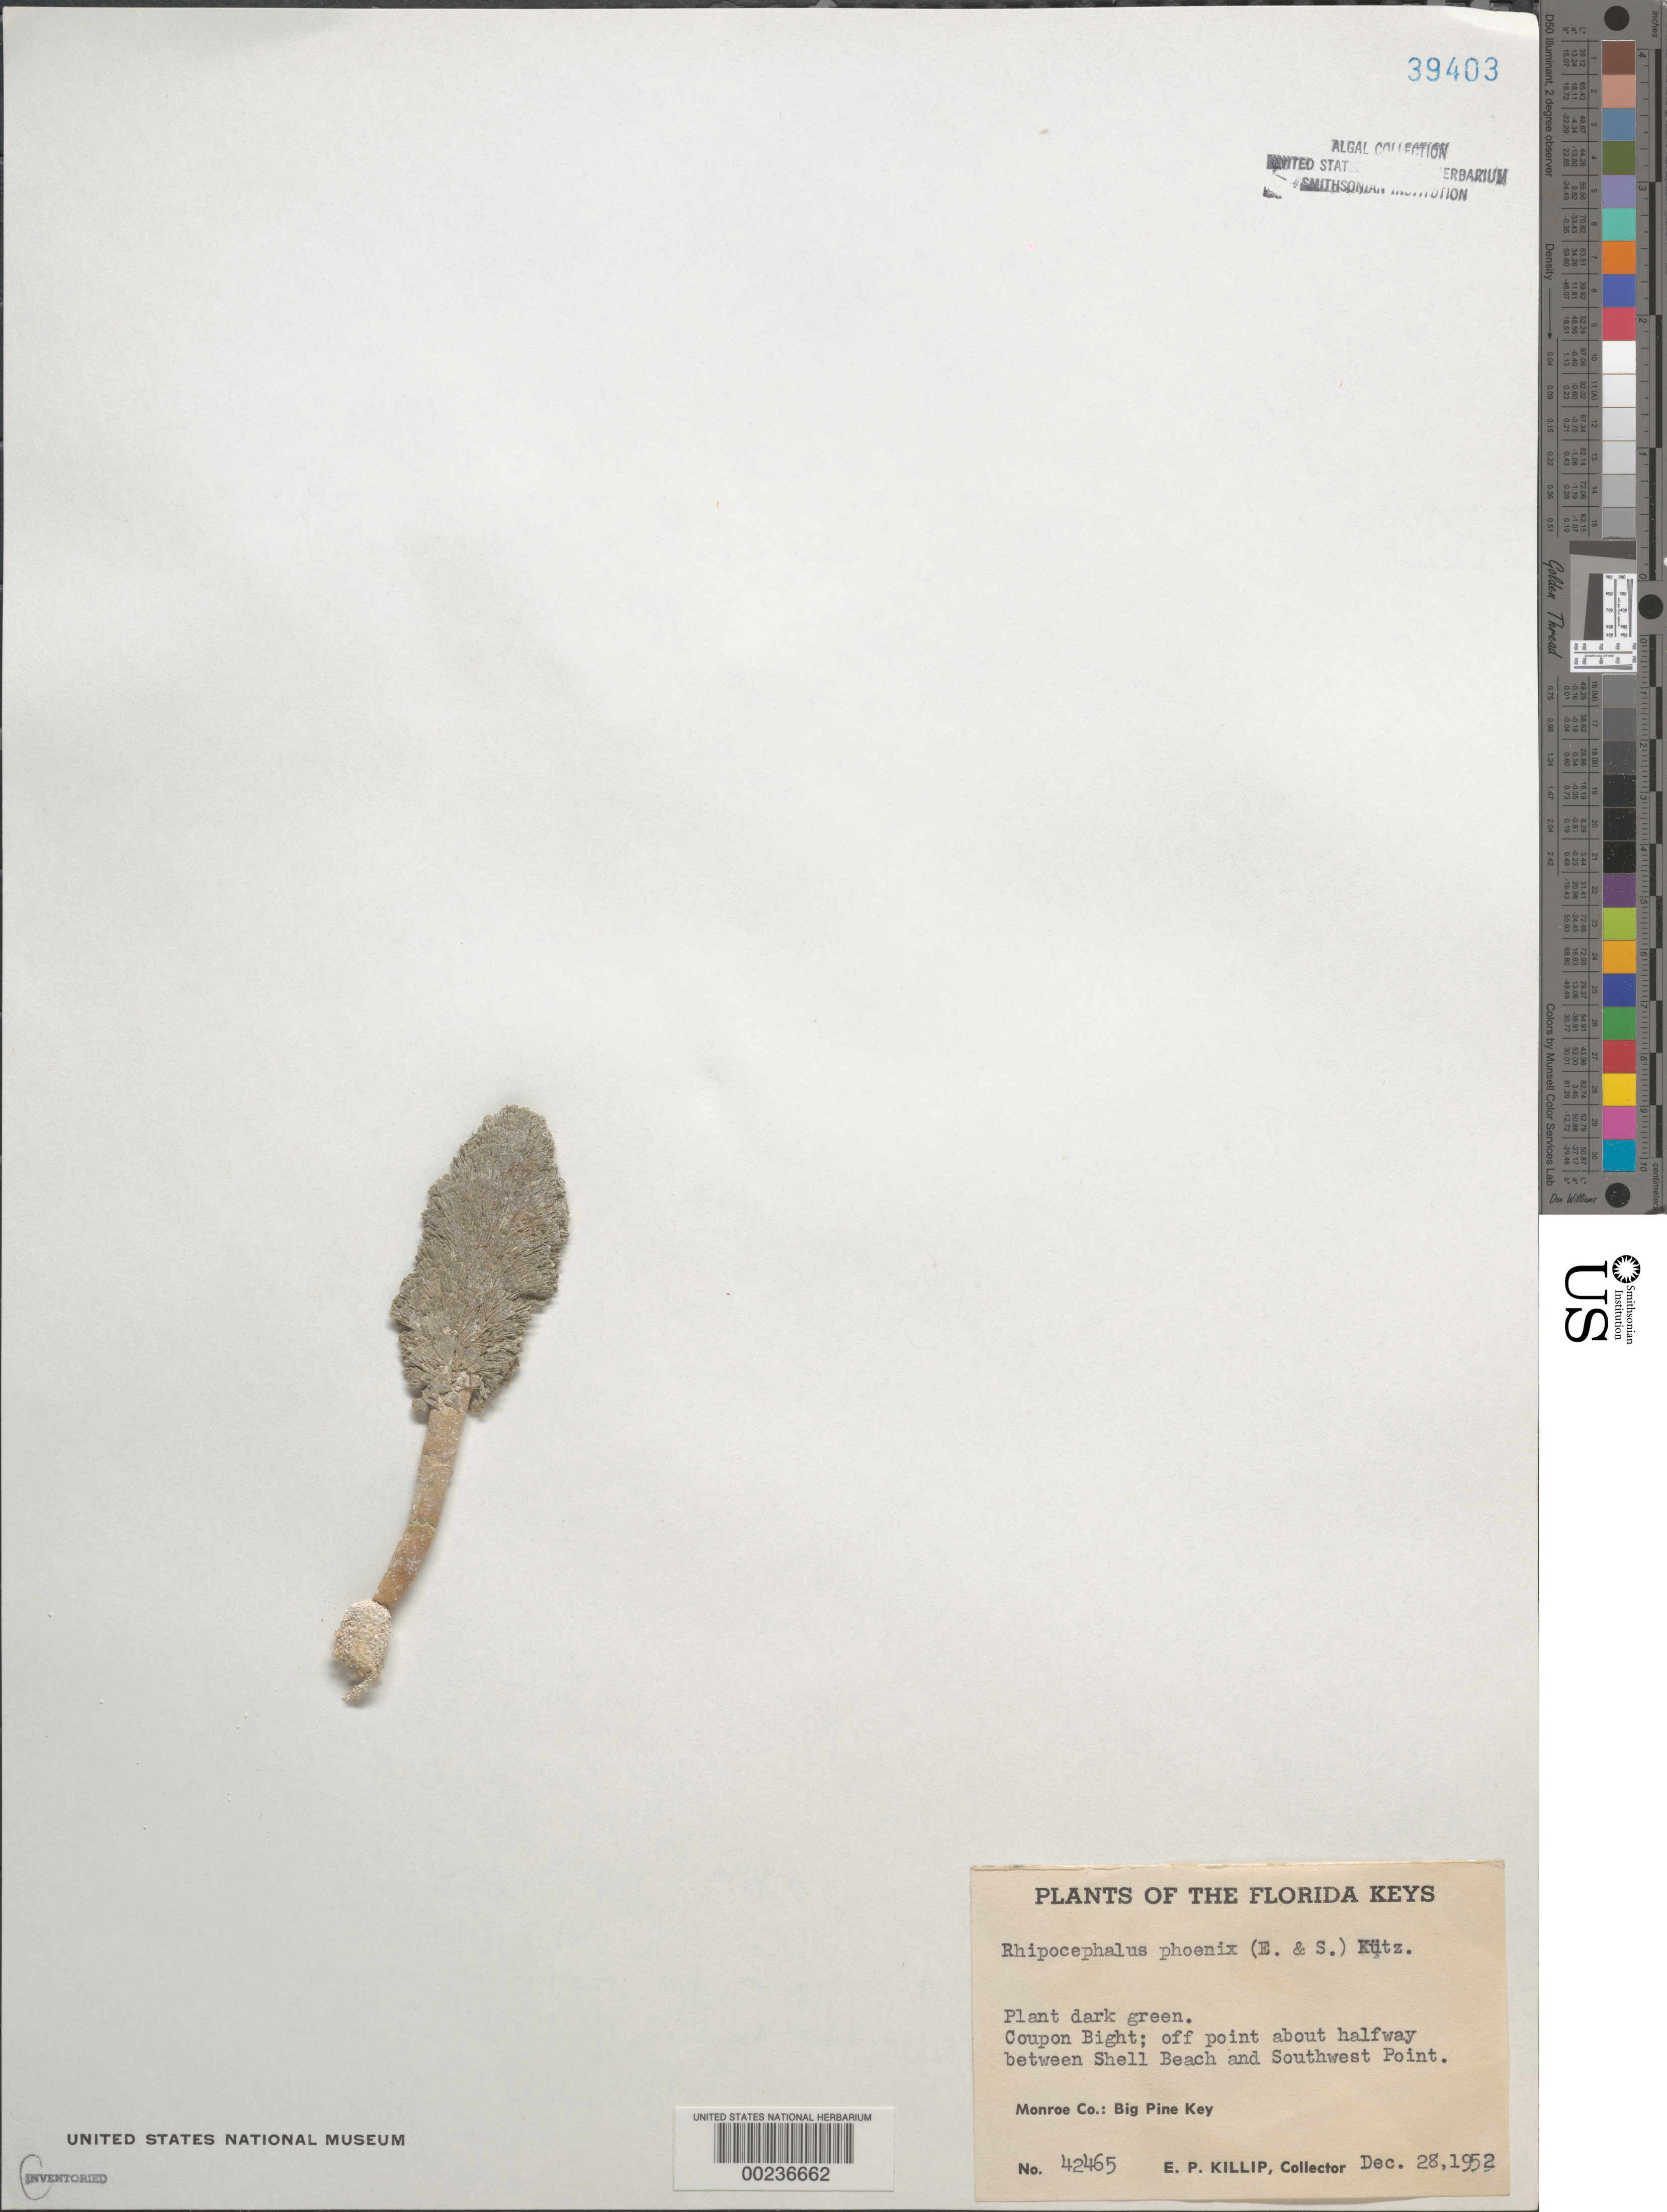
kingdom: Plantae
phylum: Chlorophyta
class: Ulvophyceae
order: Bryopsidales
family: Udoteaceae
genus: Rhipocephalus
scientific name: Rhipocephalus phoenix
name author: (J. Ellis & Sol.) Kütz.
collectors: E. P. Killip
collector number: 42465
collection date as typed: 28 Dec 1952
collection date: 1952-12-28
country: United States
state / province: Florida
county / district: Monroe County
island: Big Pine Key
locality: Coupon Bight between Shell Beach and Southwest Point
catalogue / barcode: US 39403